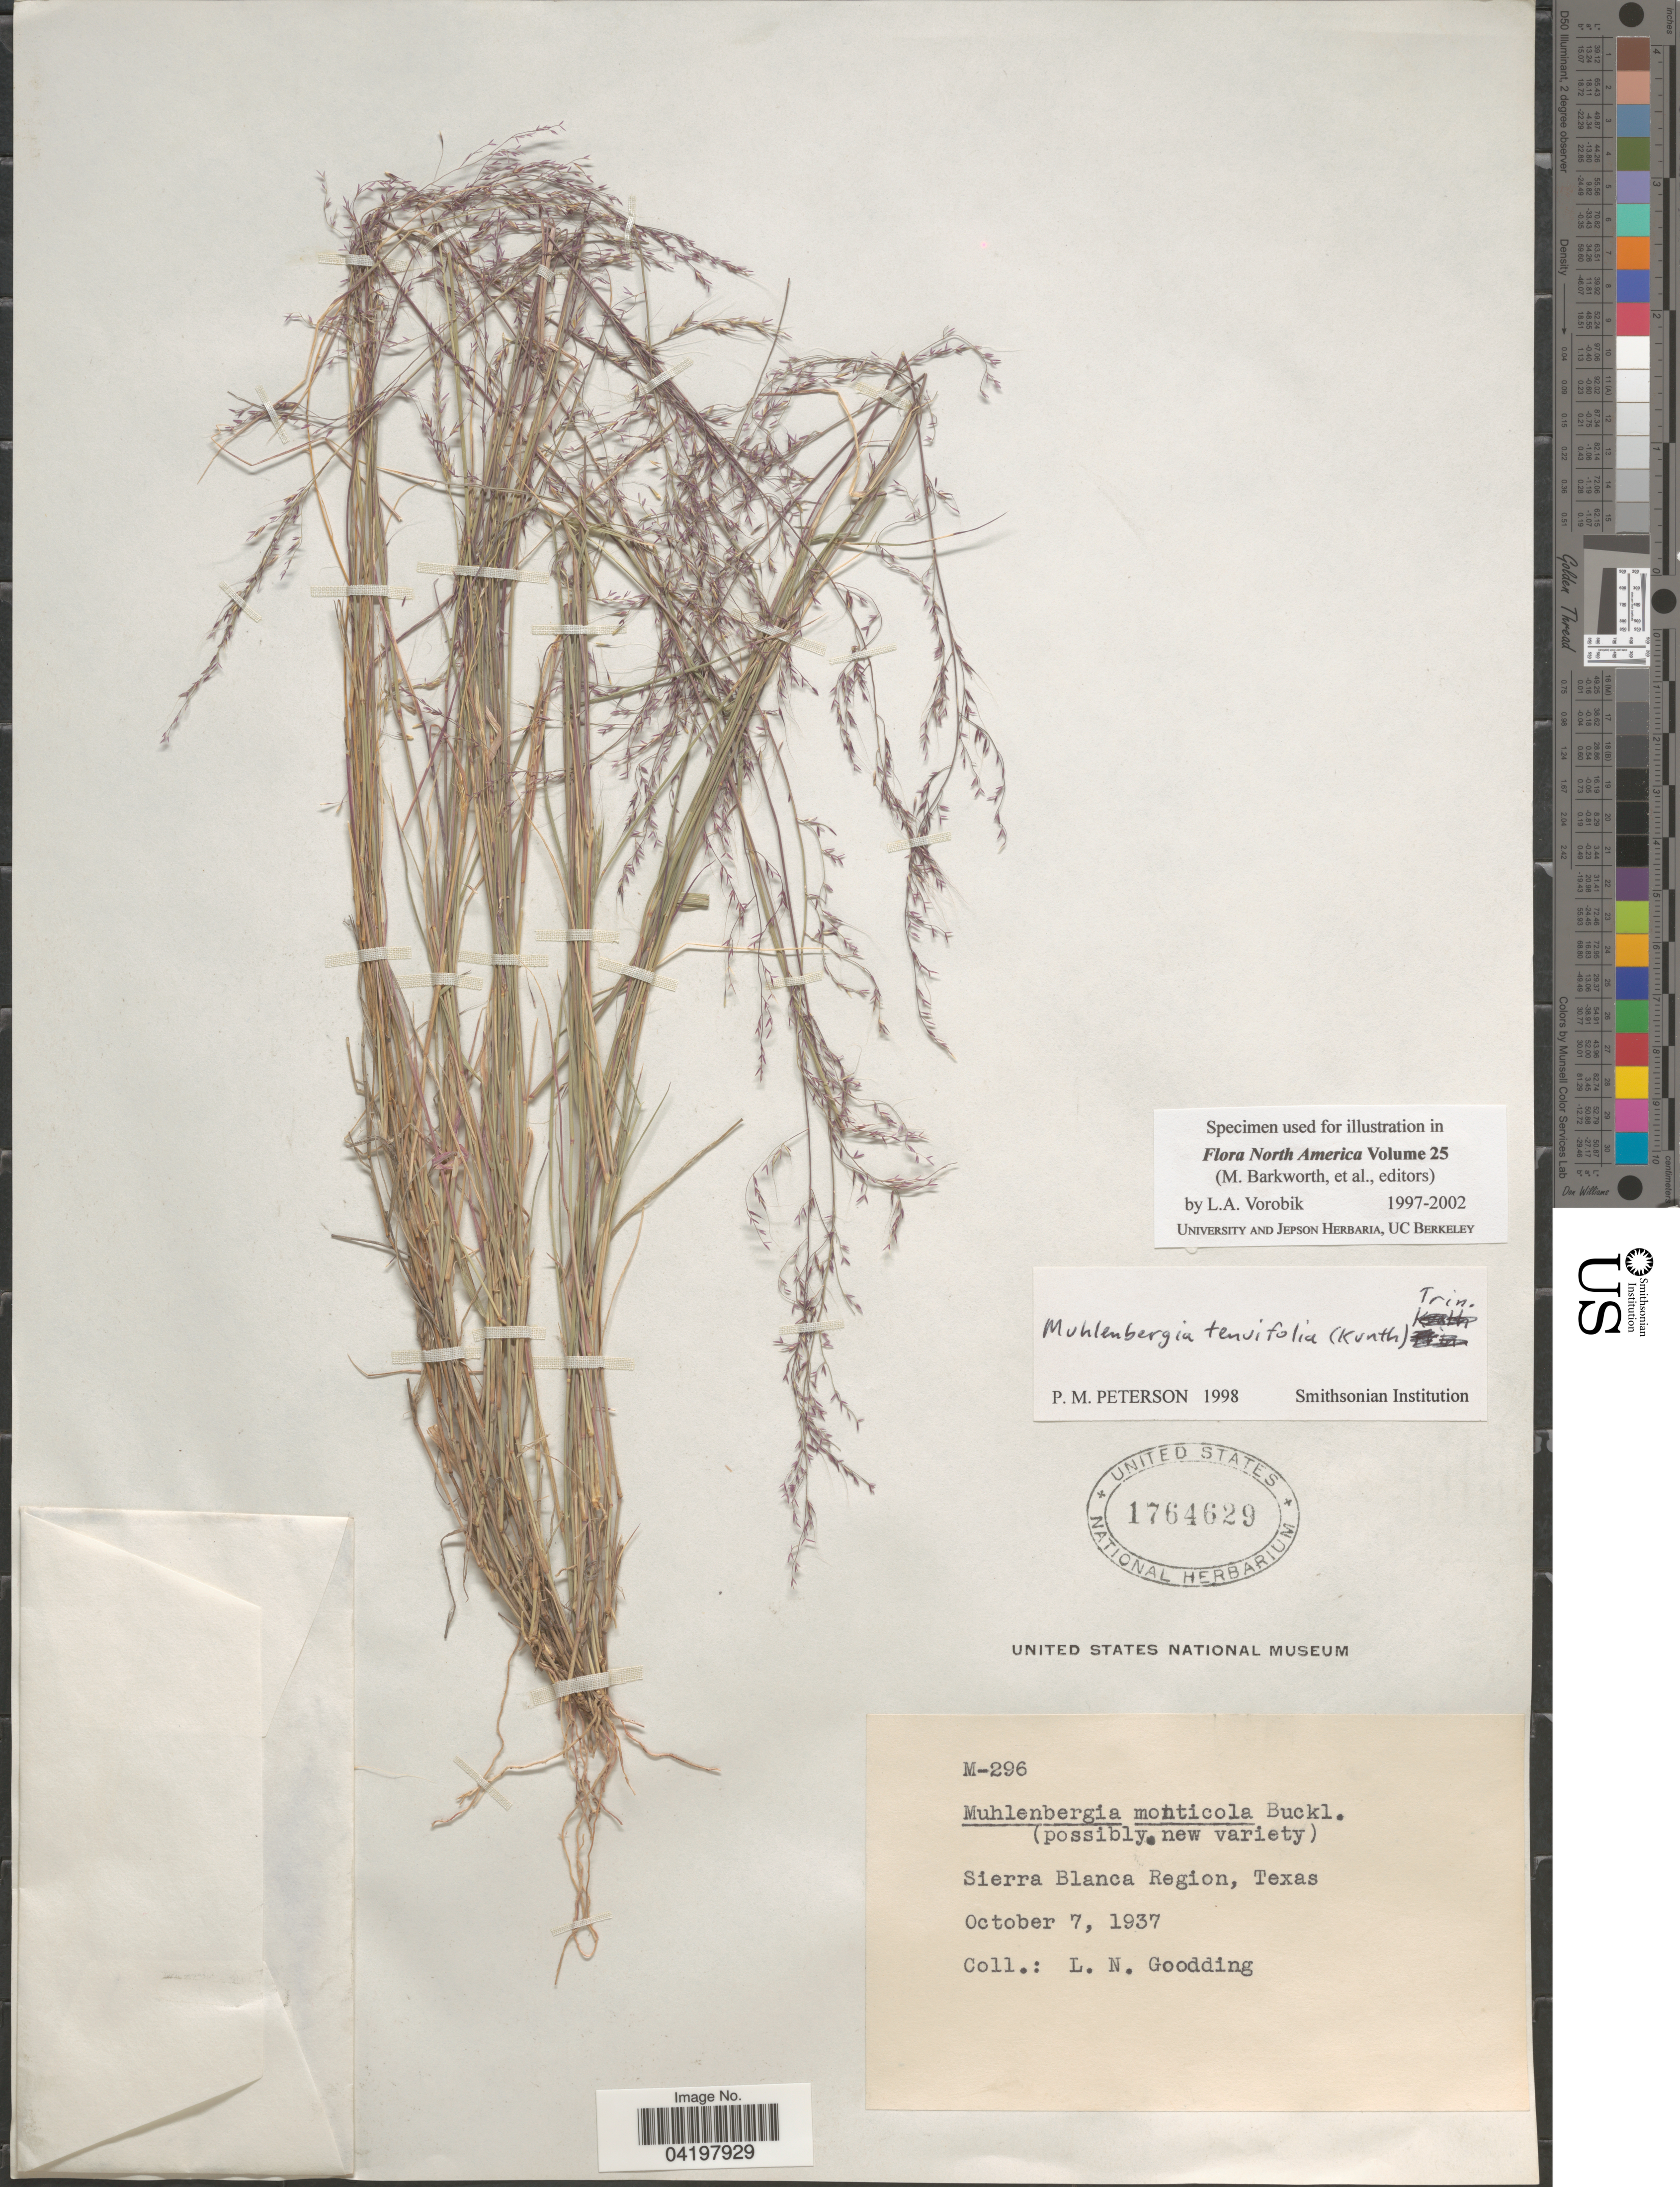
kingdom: Plantae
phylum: Tracheophyta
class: Liliopsida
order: Poales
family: Poaceae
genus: Muhlenbergia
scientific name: Muhlenbergia tenuifolia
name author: (Kunth) Kunth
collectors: L. N. Goodding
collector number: M-296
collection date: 1937-10-07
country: United States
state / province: Texas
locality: Sierra Blanca Region.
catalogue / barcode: US 1764629